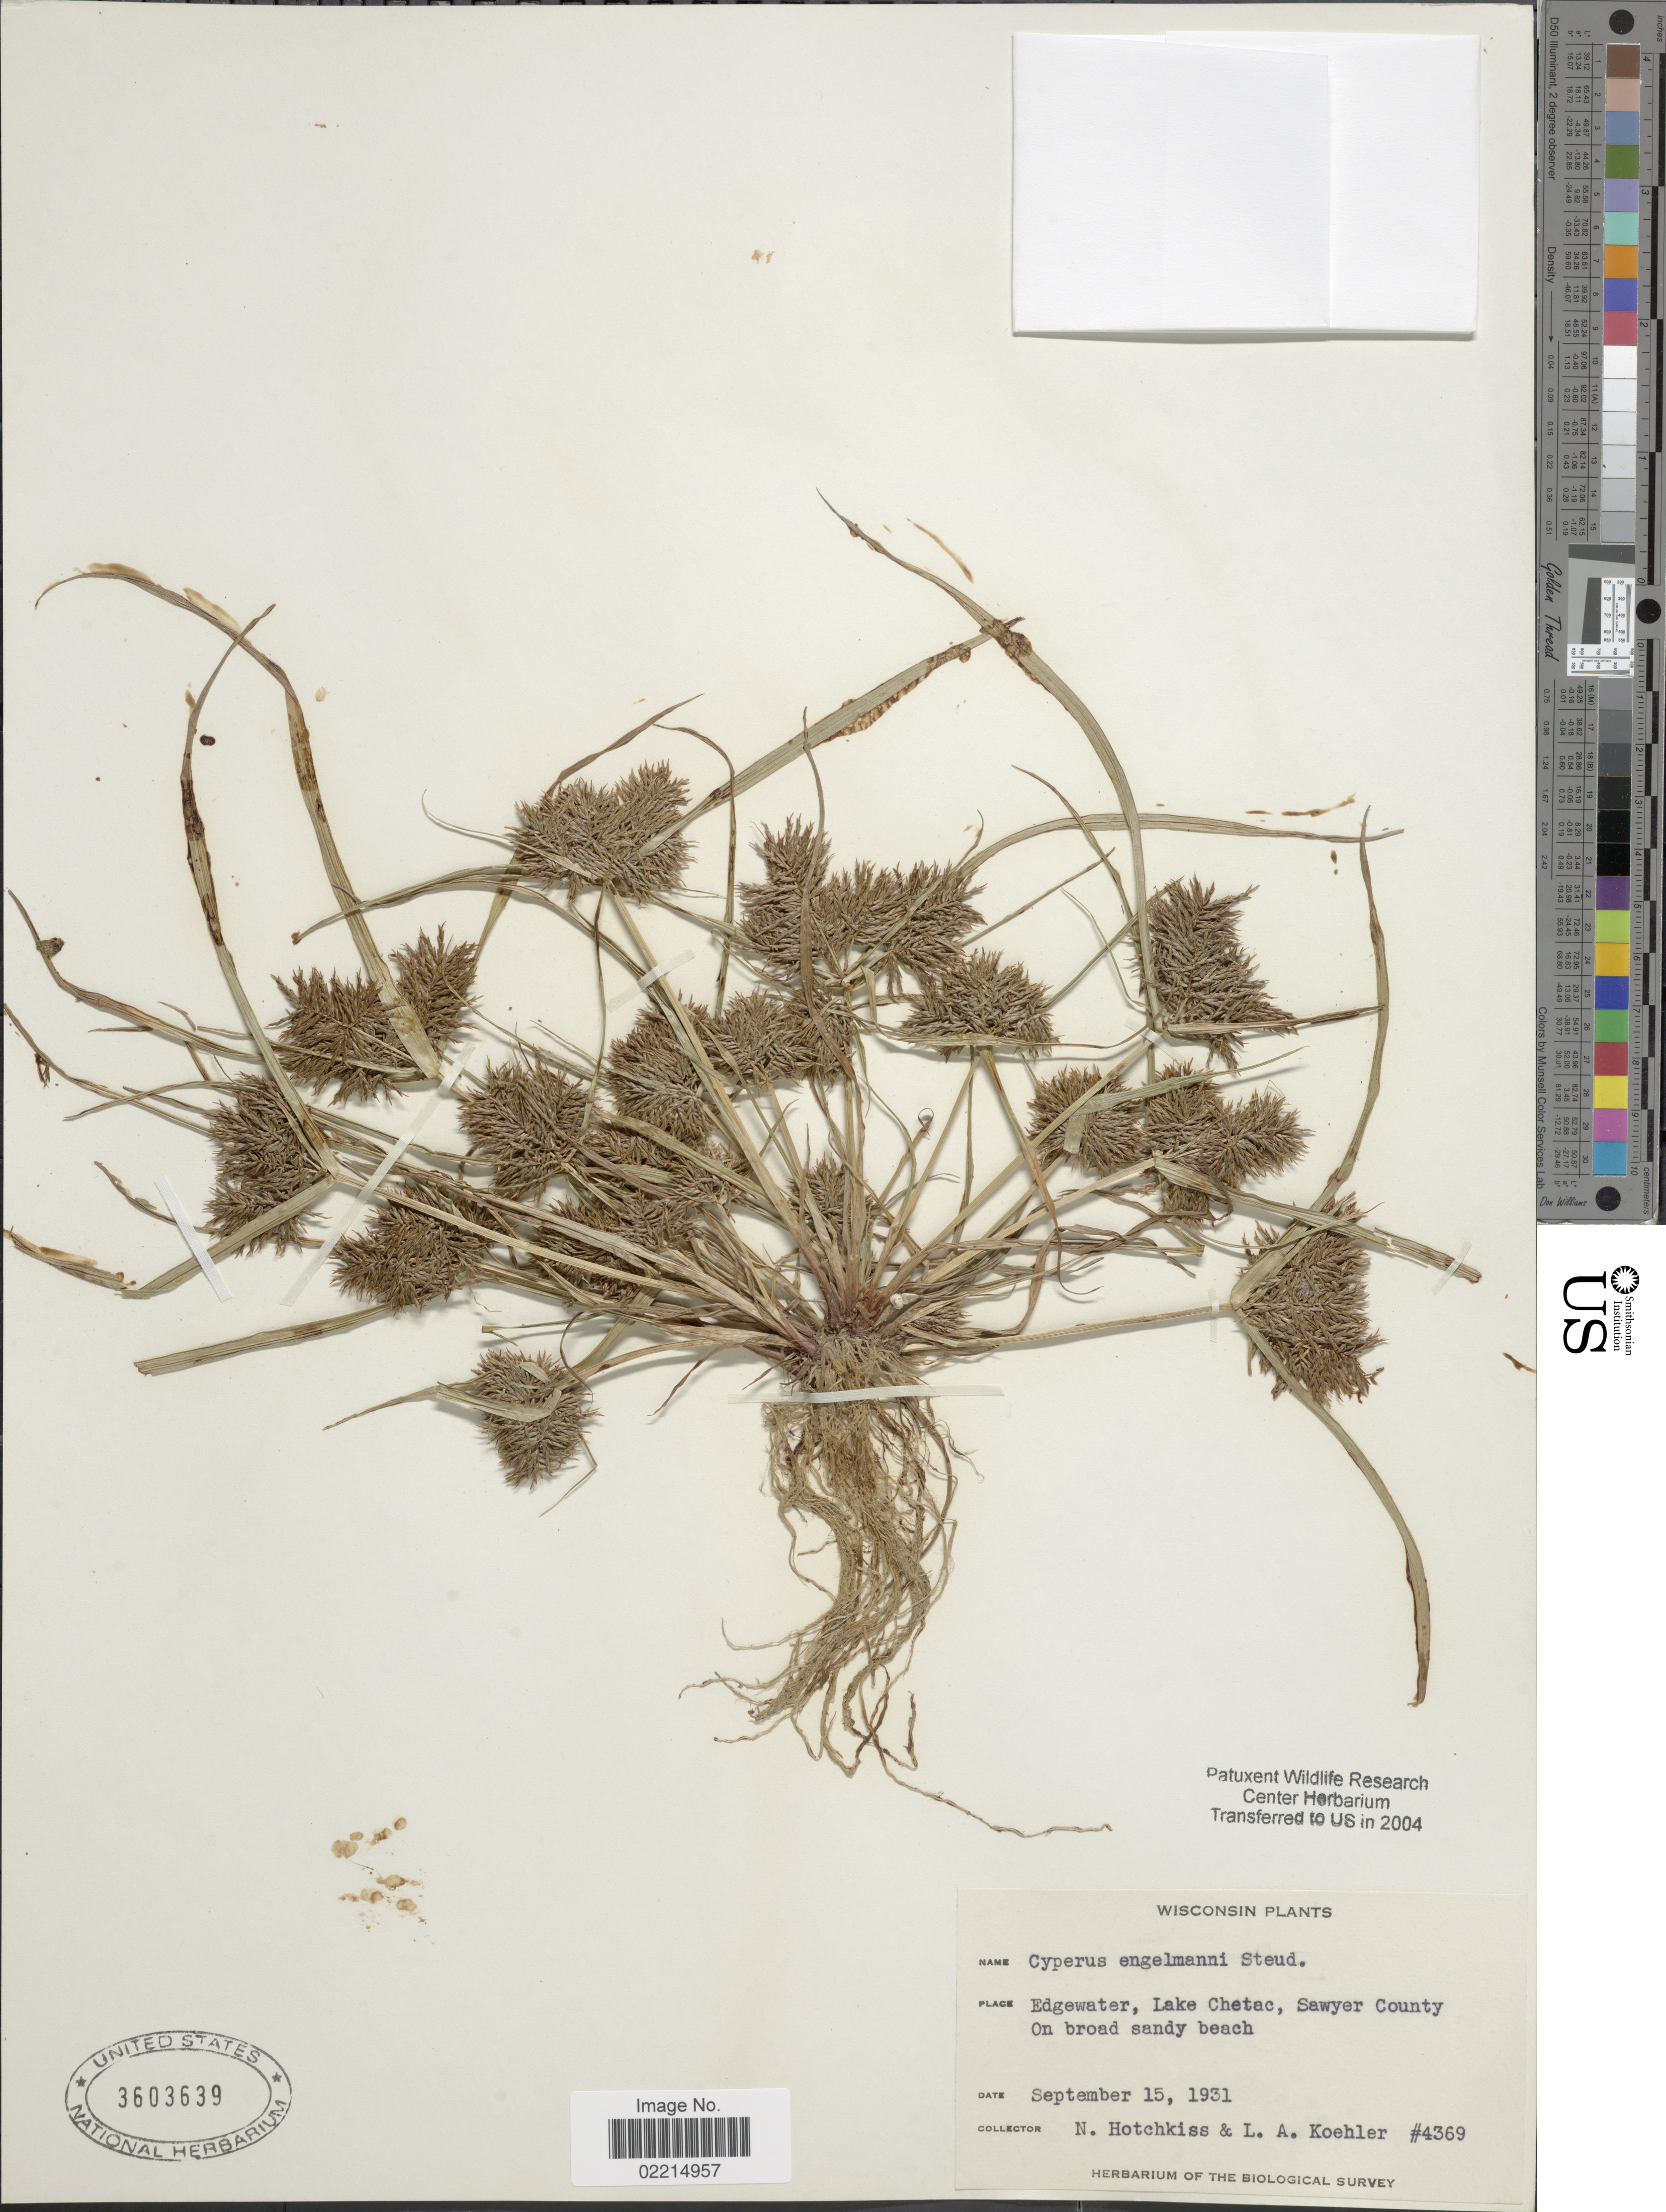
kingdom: Plantae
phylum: Tracheophyta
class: Liliopsida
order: Poales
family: Cyperaceae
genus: Cyperus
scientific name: Cyperus engelmannii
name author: Steud.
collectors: N. Hotchkiss & L. Koehler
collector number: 4369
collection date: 1931-09-15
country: United States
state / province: Wisconsin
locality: Edgeweater, Lake Chetac, Sawyer County, on broad sandy beach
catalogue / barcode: US 3603639